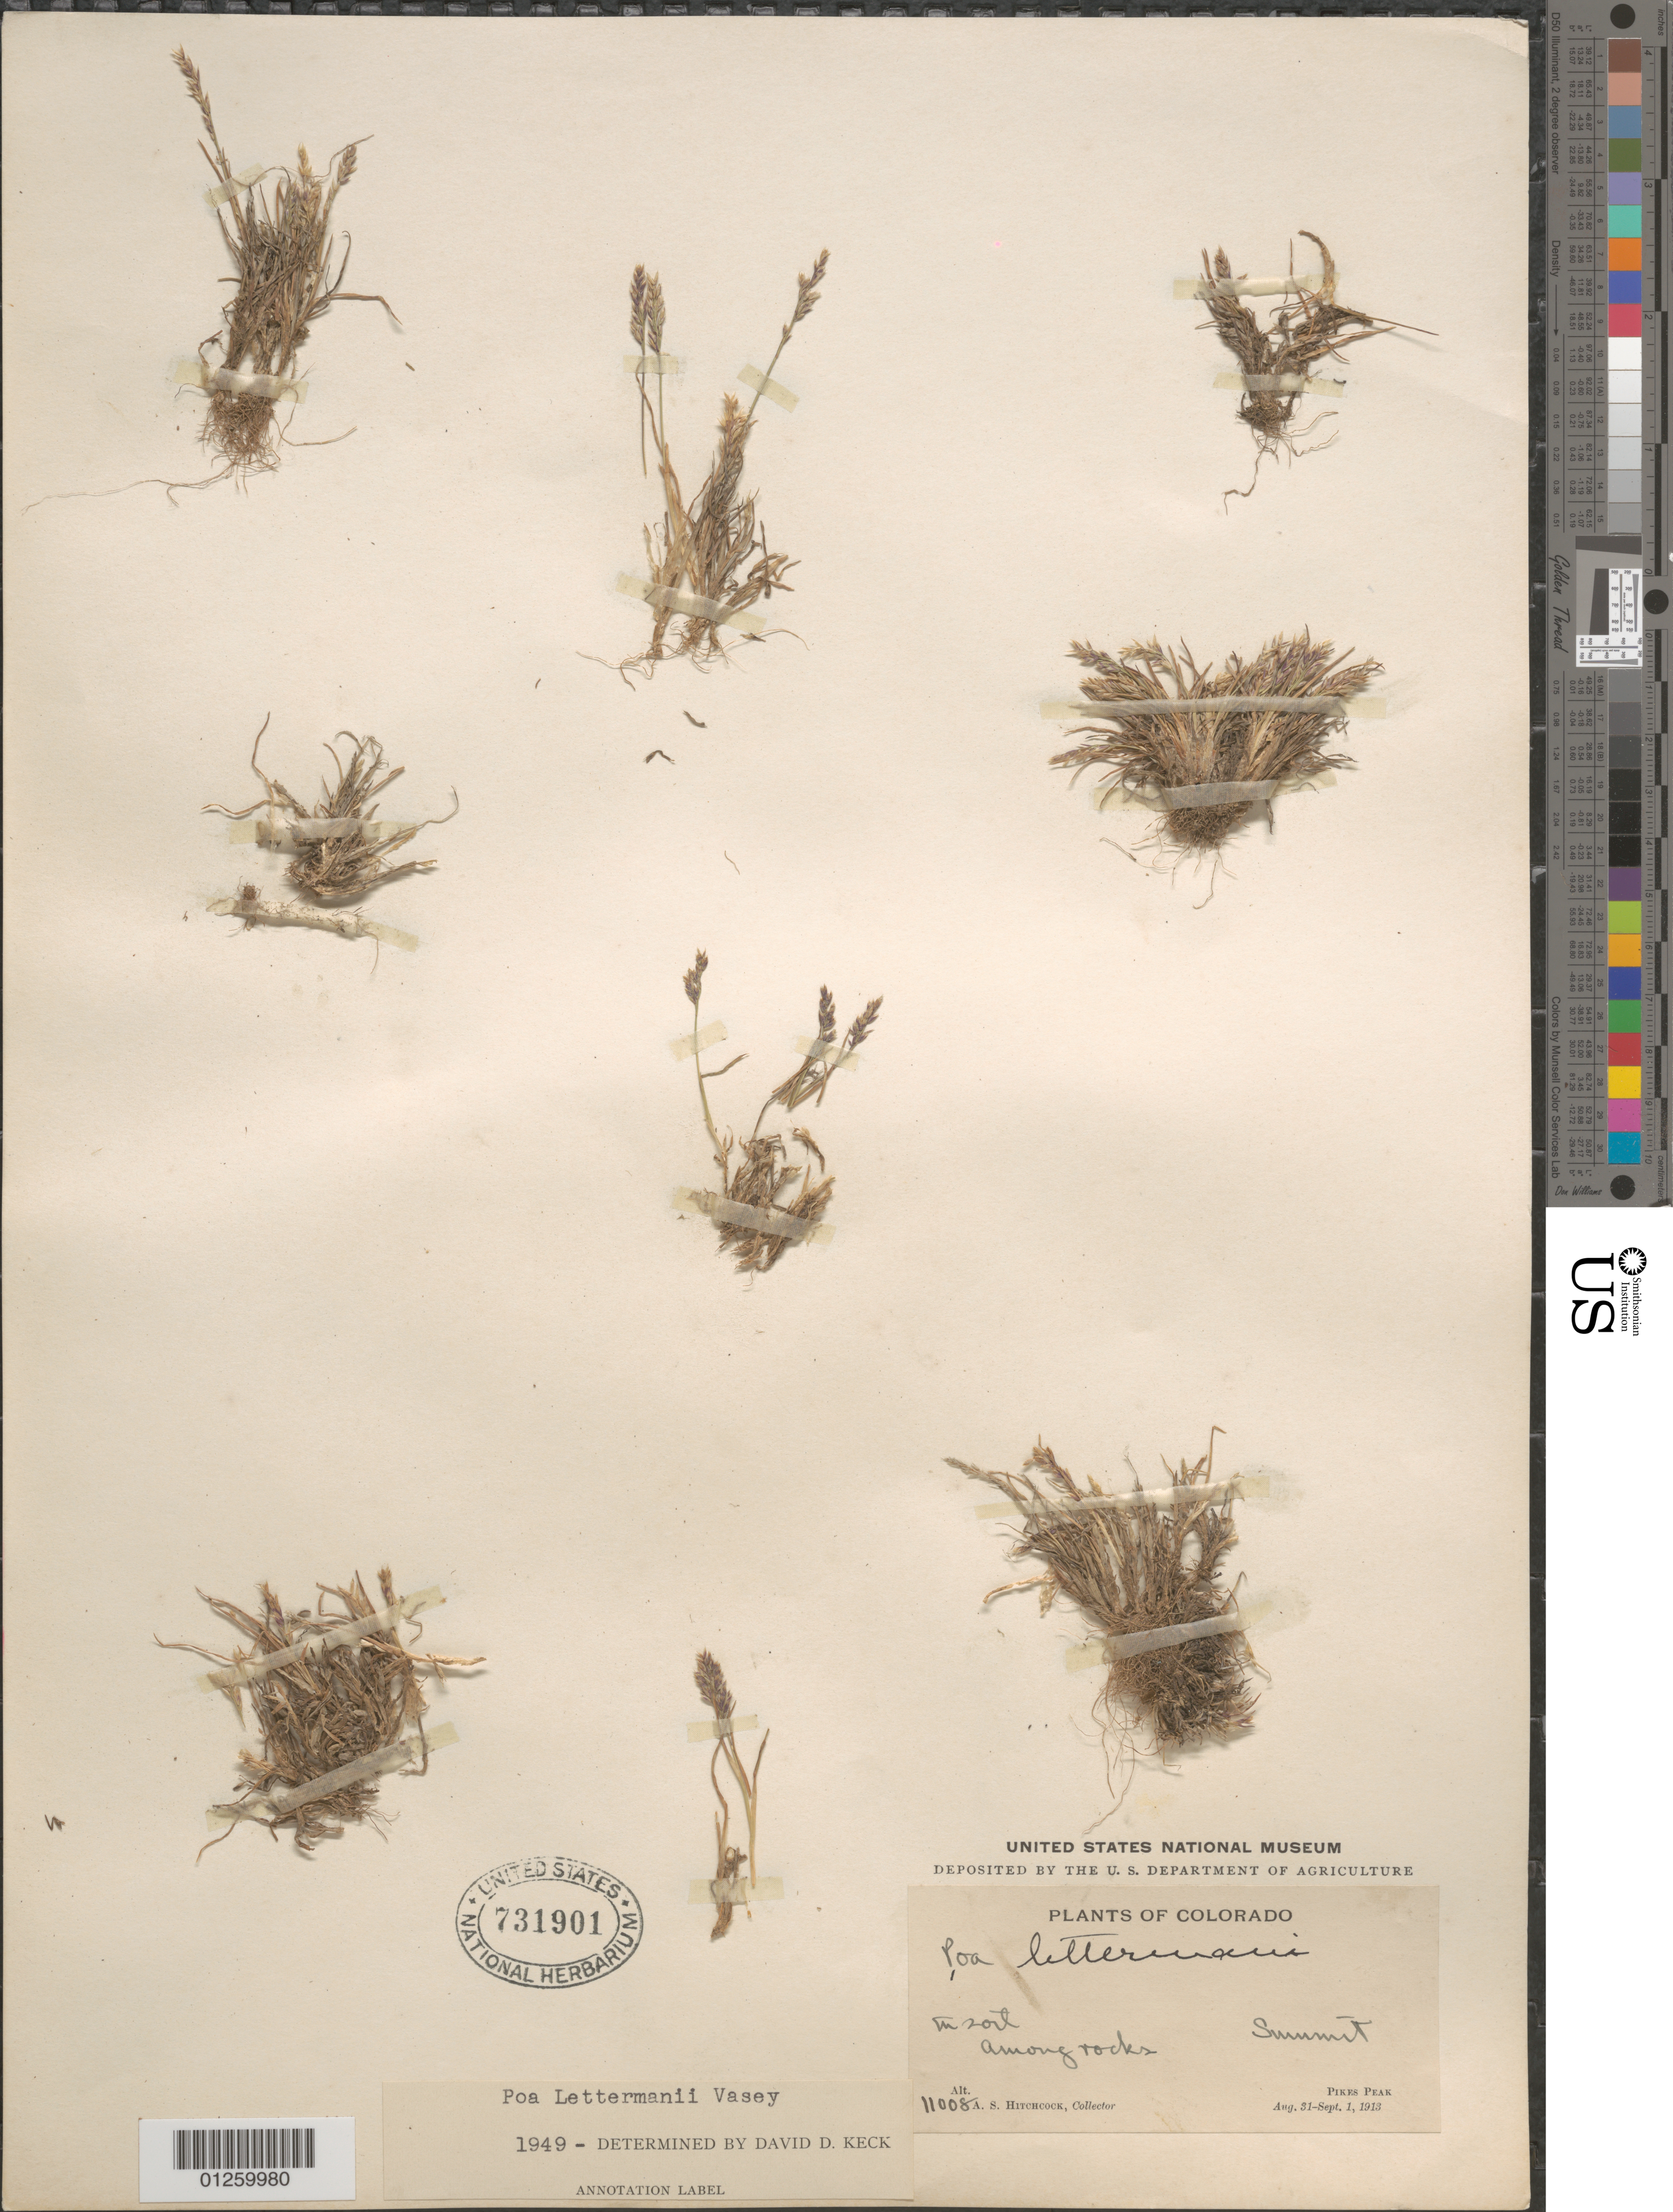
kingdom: Plantae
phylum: Tracheophyta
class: Liliopsida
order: Poales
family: Poaceae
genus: Poa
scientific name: Poa lettermanii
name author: Vasey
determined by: Soreng, Robert J., Research Associate (BOT), Smithsonian Institution - National Museum of Natural History (UNITED STATES)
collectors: A. S. Hitchcock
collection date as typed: Aug. 31-Sept. 1, 1913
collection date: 1913-08-31/1913-09-01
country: United States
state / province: Colorado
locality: Pikes Peak Summit.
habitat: in soil among rocks.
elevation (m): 3355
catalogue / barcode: US 731901